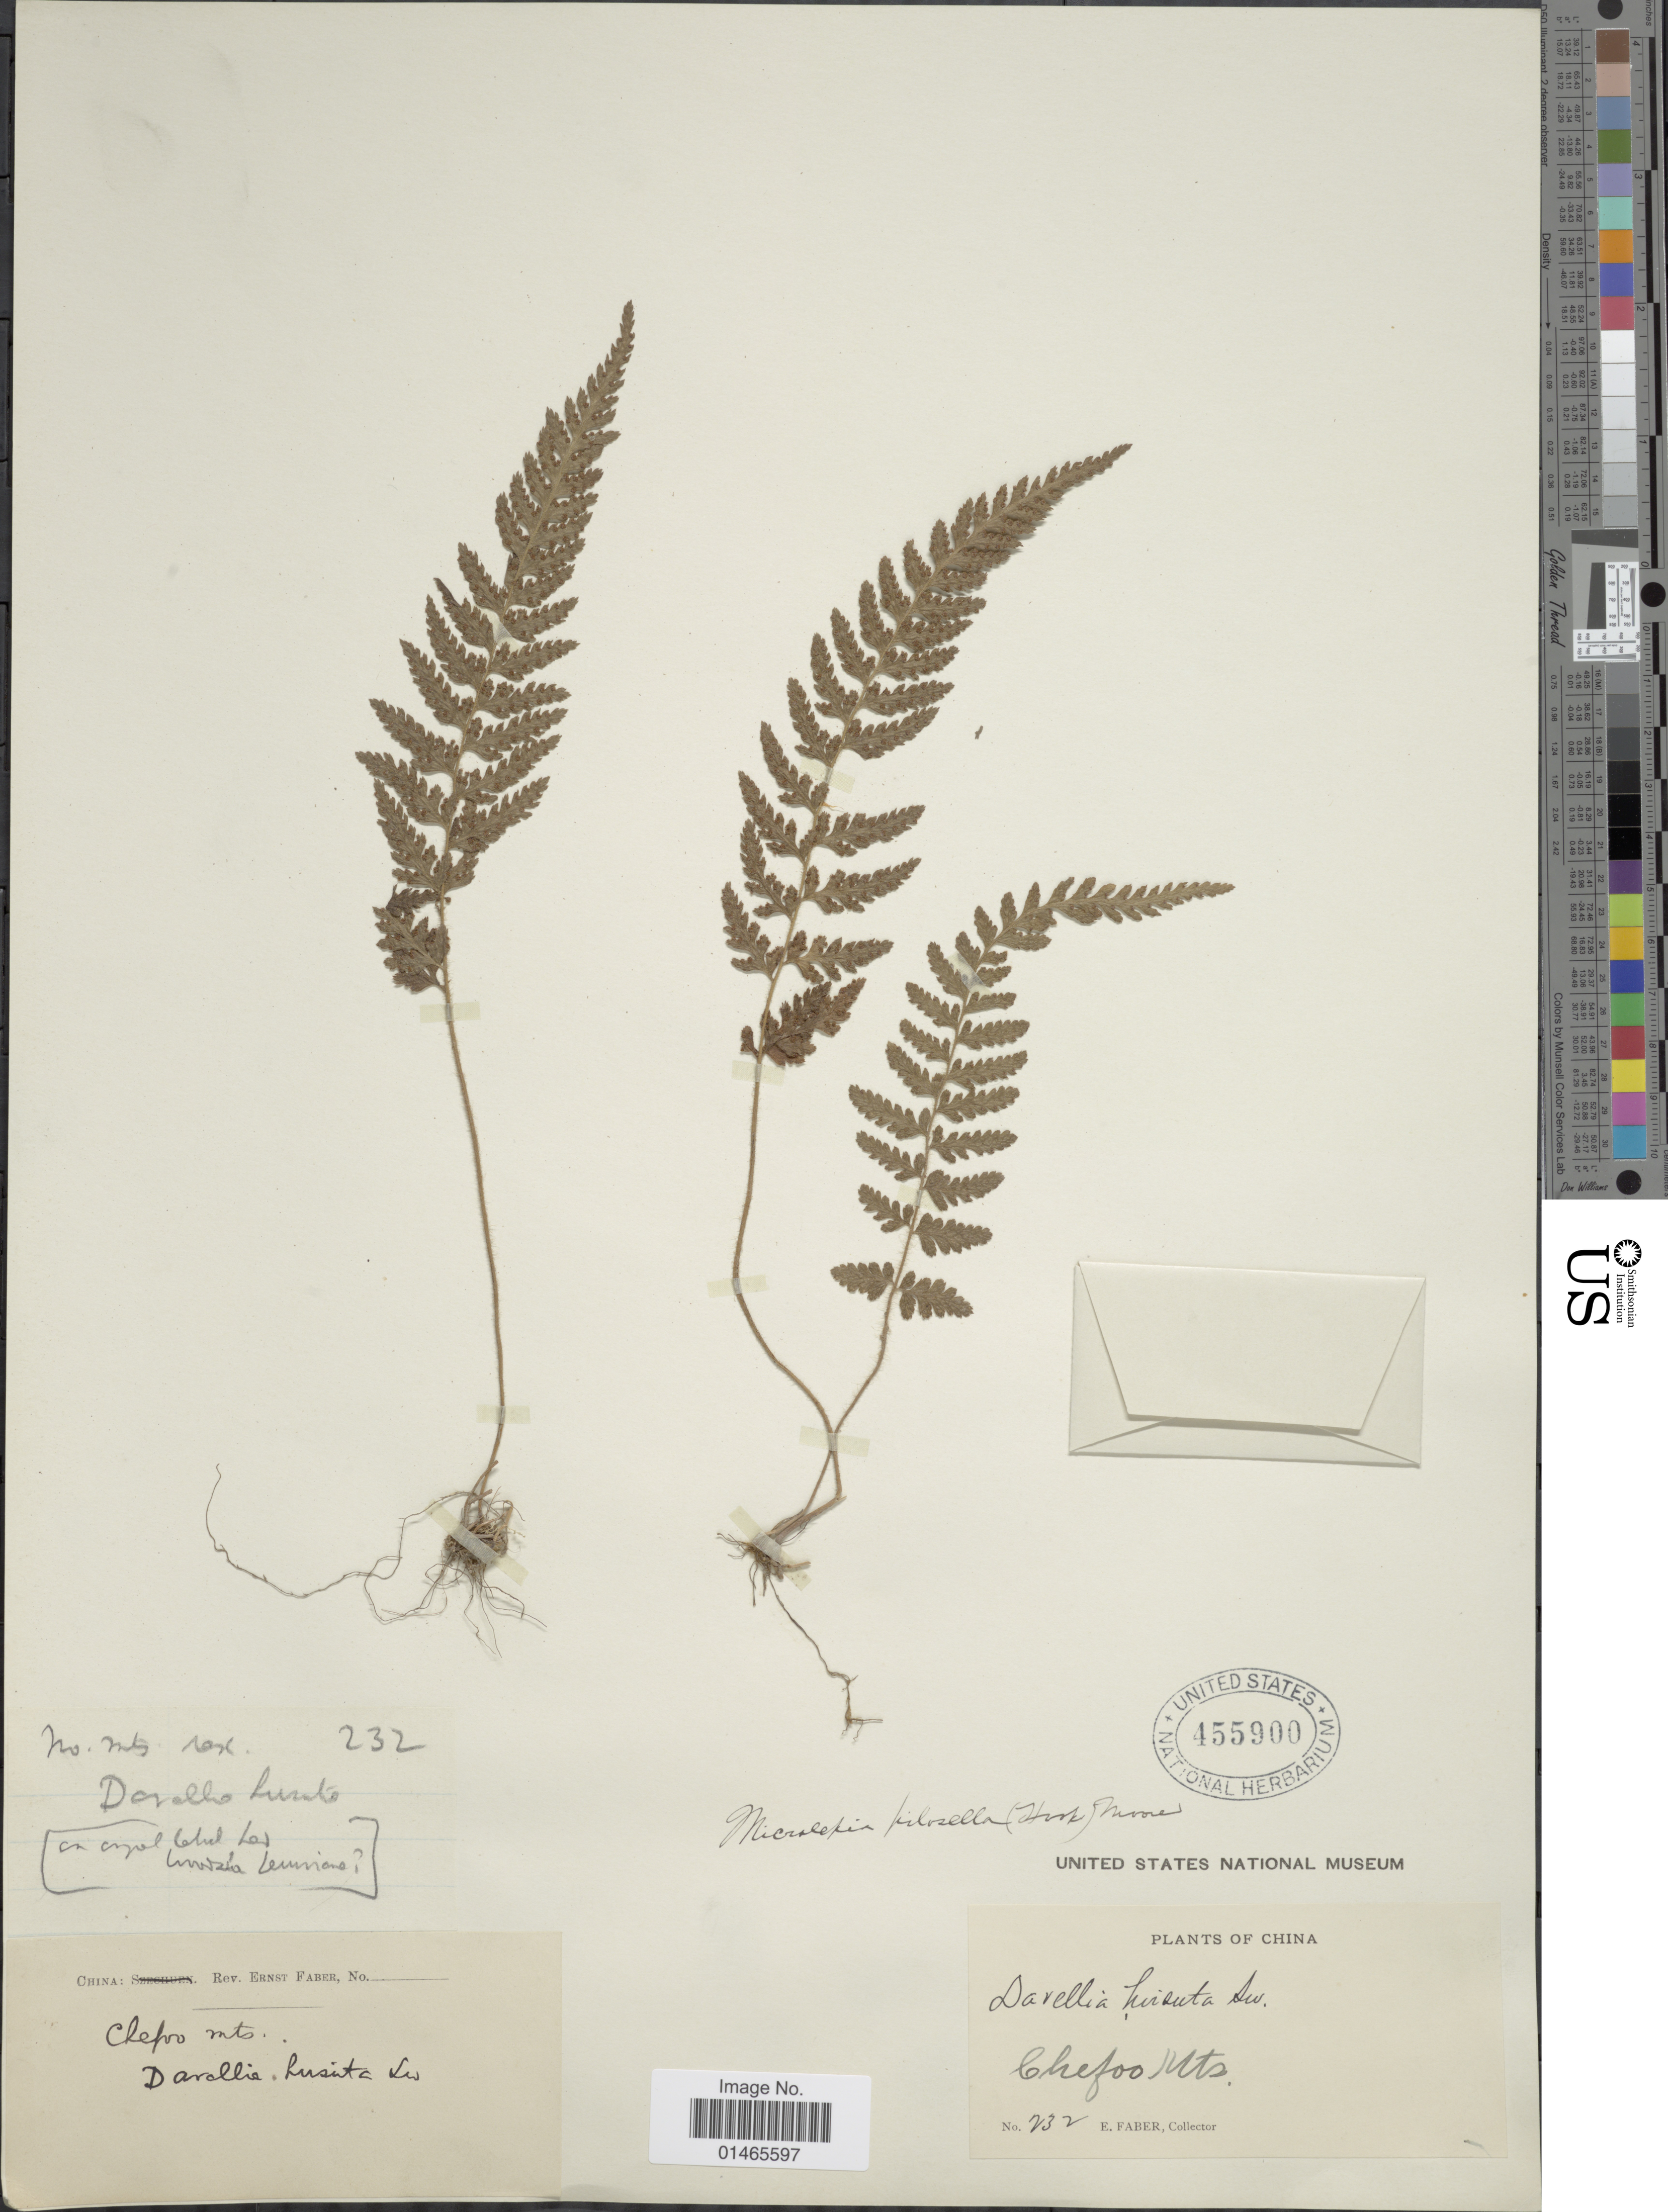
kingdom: Plantae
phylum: Tracheophyta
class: Polypodiopsida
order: Polypodiales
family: Dennstaedtiaceae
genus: Microlepia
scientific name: Microlepia pilosella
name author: (Hook.) T. Moore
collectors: E. Faber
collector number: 232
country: China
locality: Chefoo Mta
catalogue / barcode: US 455900